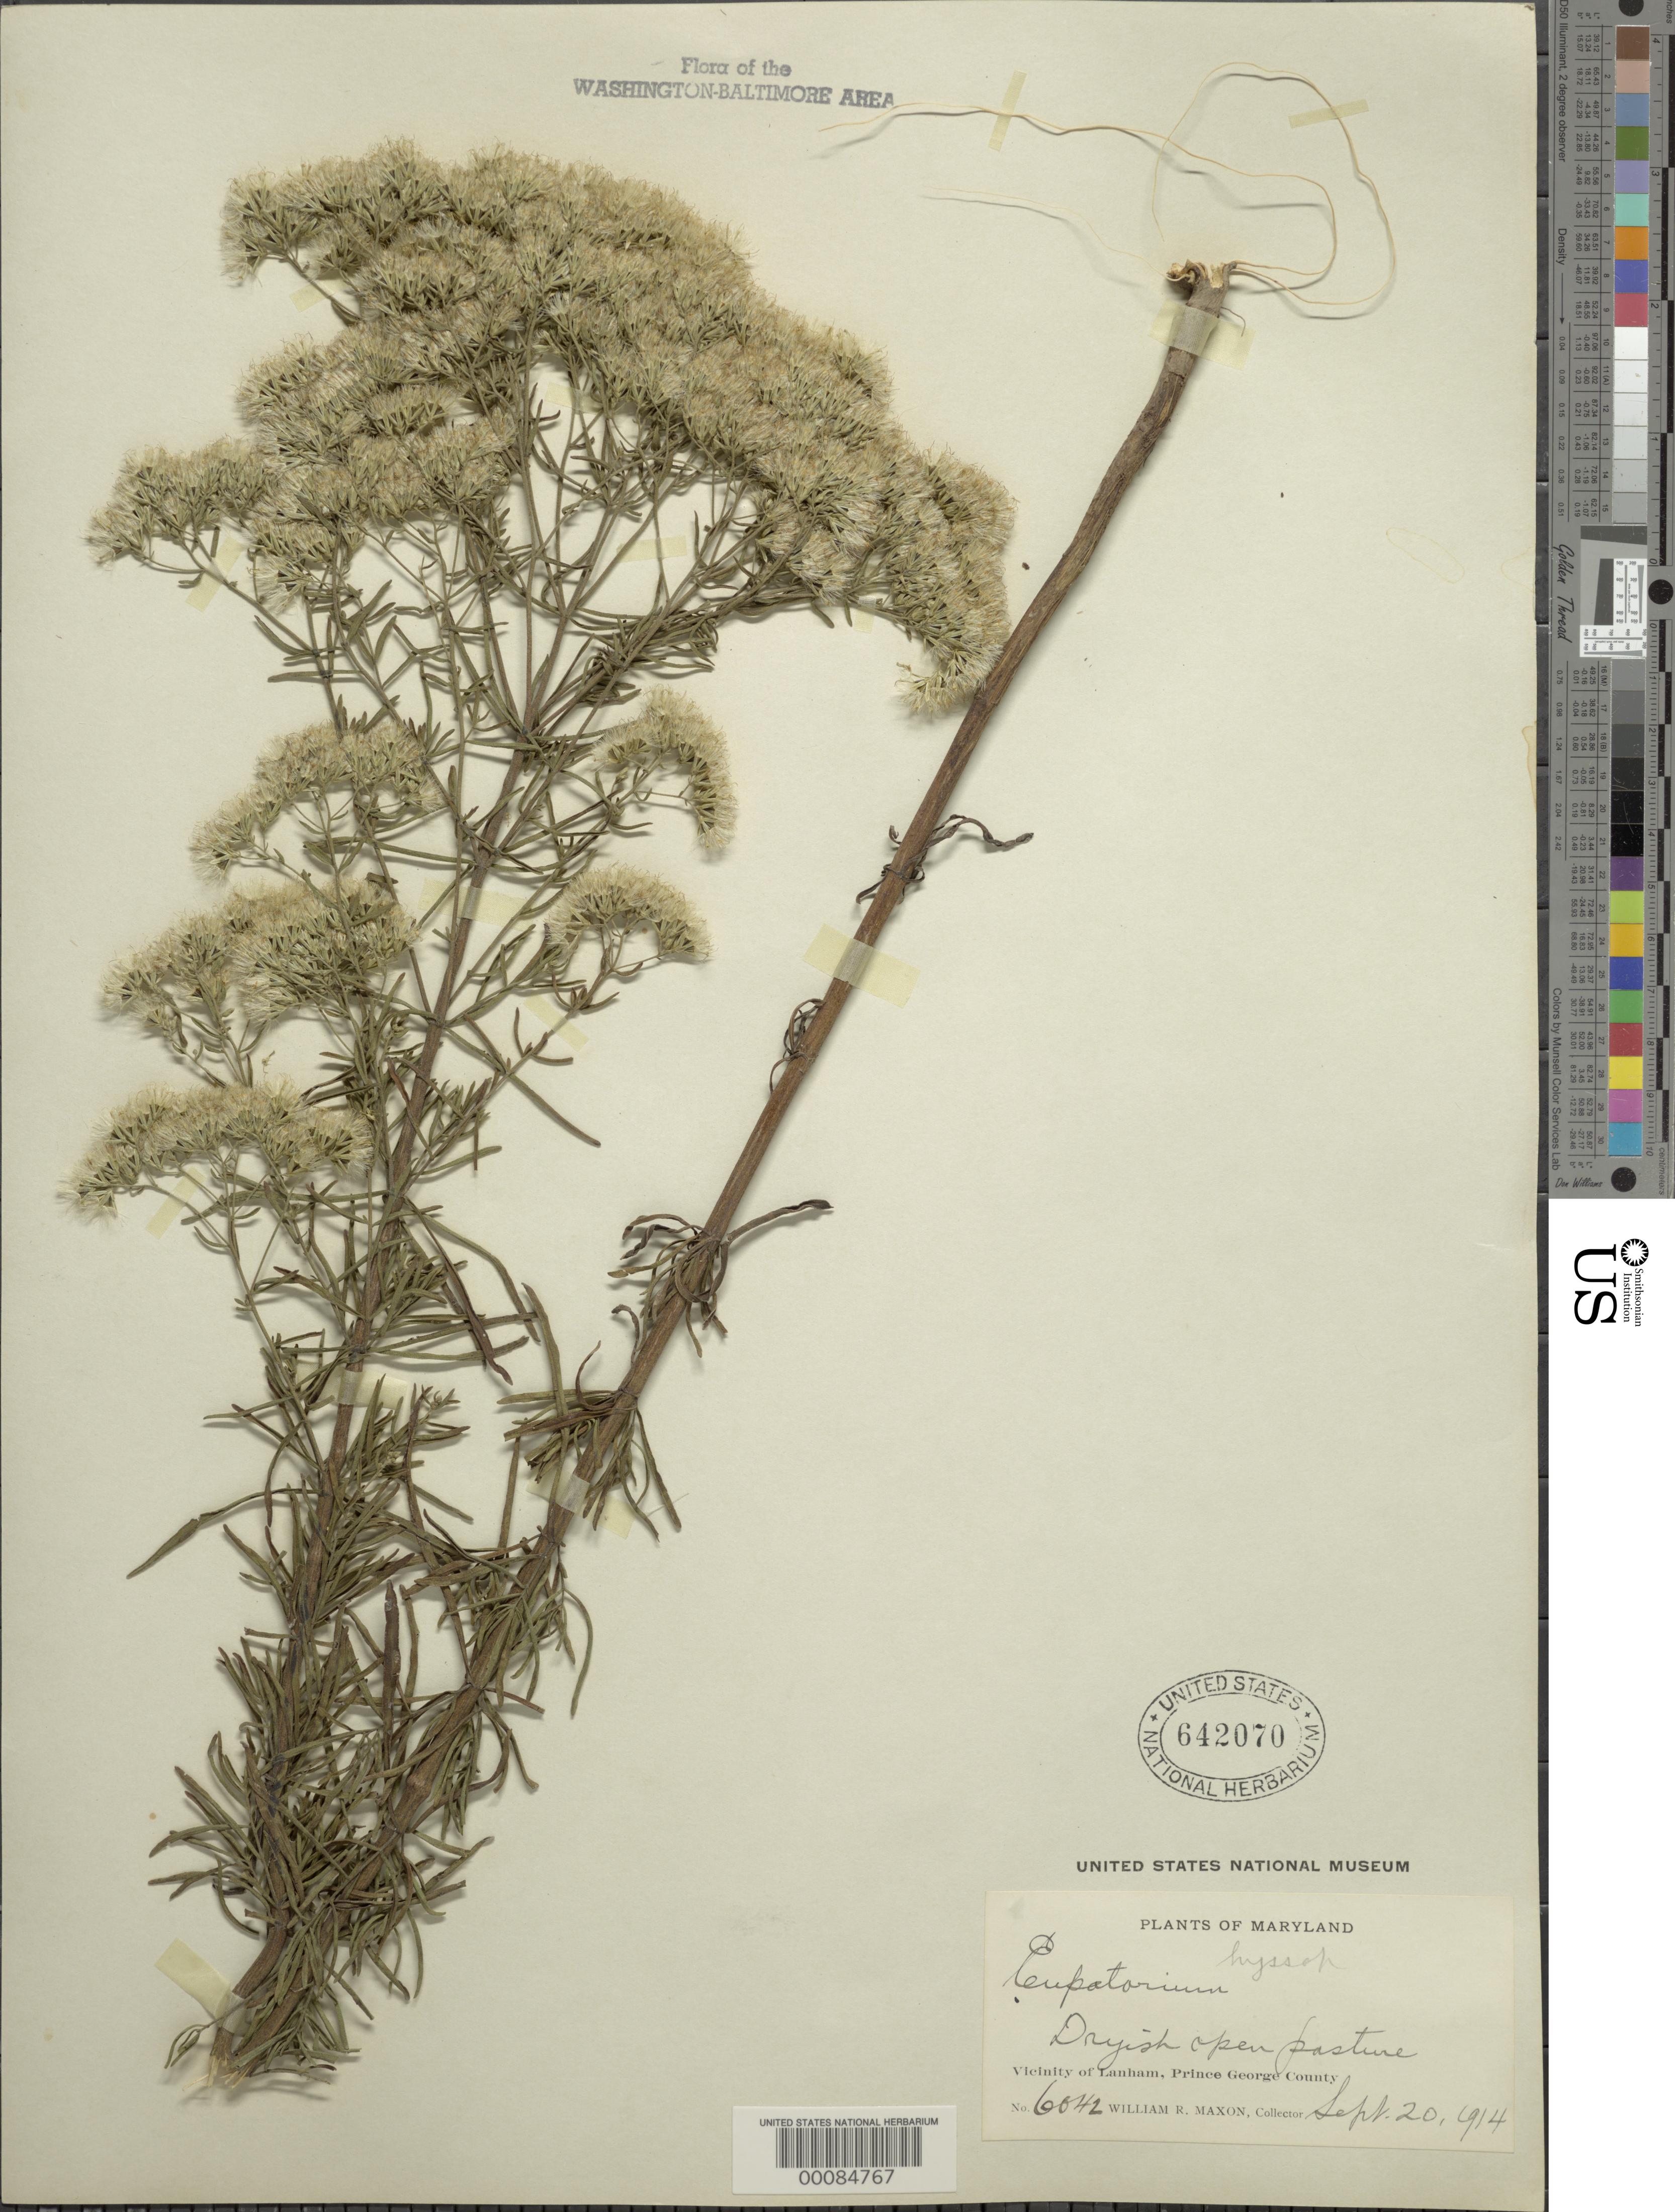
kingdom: Plantae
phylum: Tracheophyta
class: Magnoliopsida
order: Asterales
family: Asteraceae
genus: Eupatorium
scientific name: Eupatorium hyssopifolium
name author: L.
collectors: W. R. Maxon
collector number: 6042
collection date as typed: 20 Sep 1914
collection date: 1914-09-20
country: United States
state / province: Maryland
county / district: Prince George's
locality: Lanham vicinity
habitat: Dryish open pasture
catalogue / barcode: US 642070